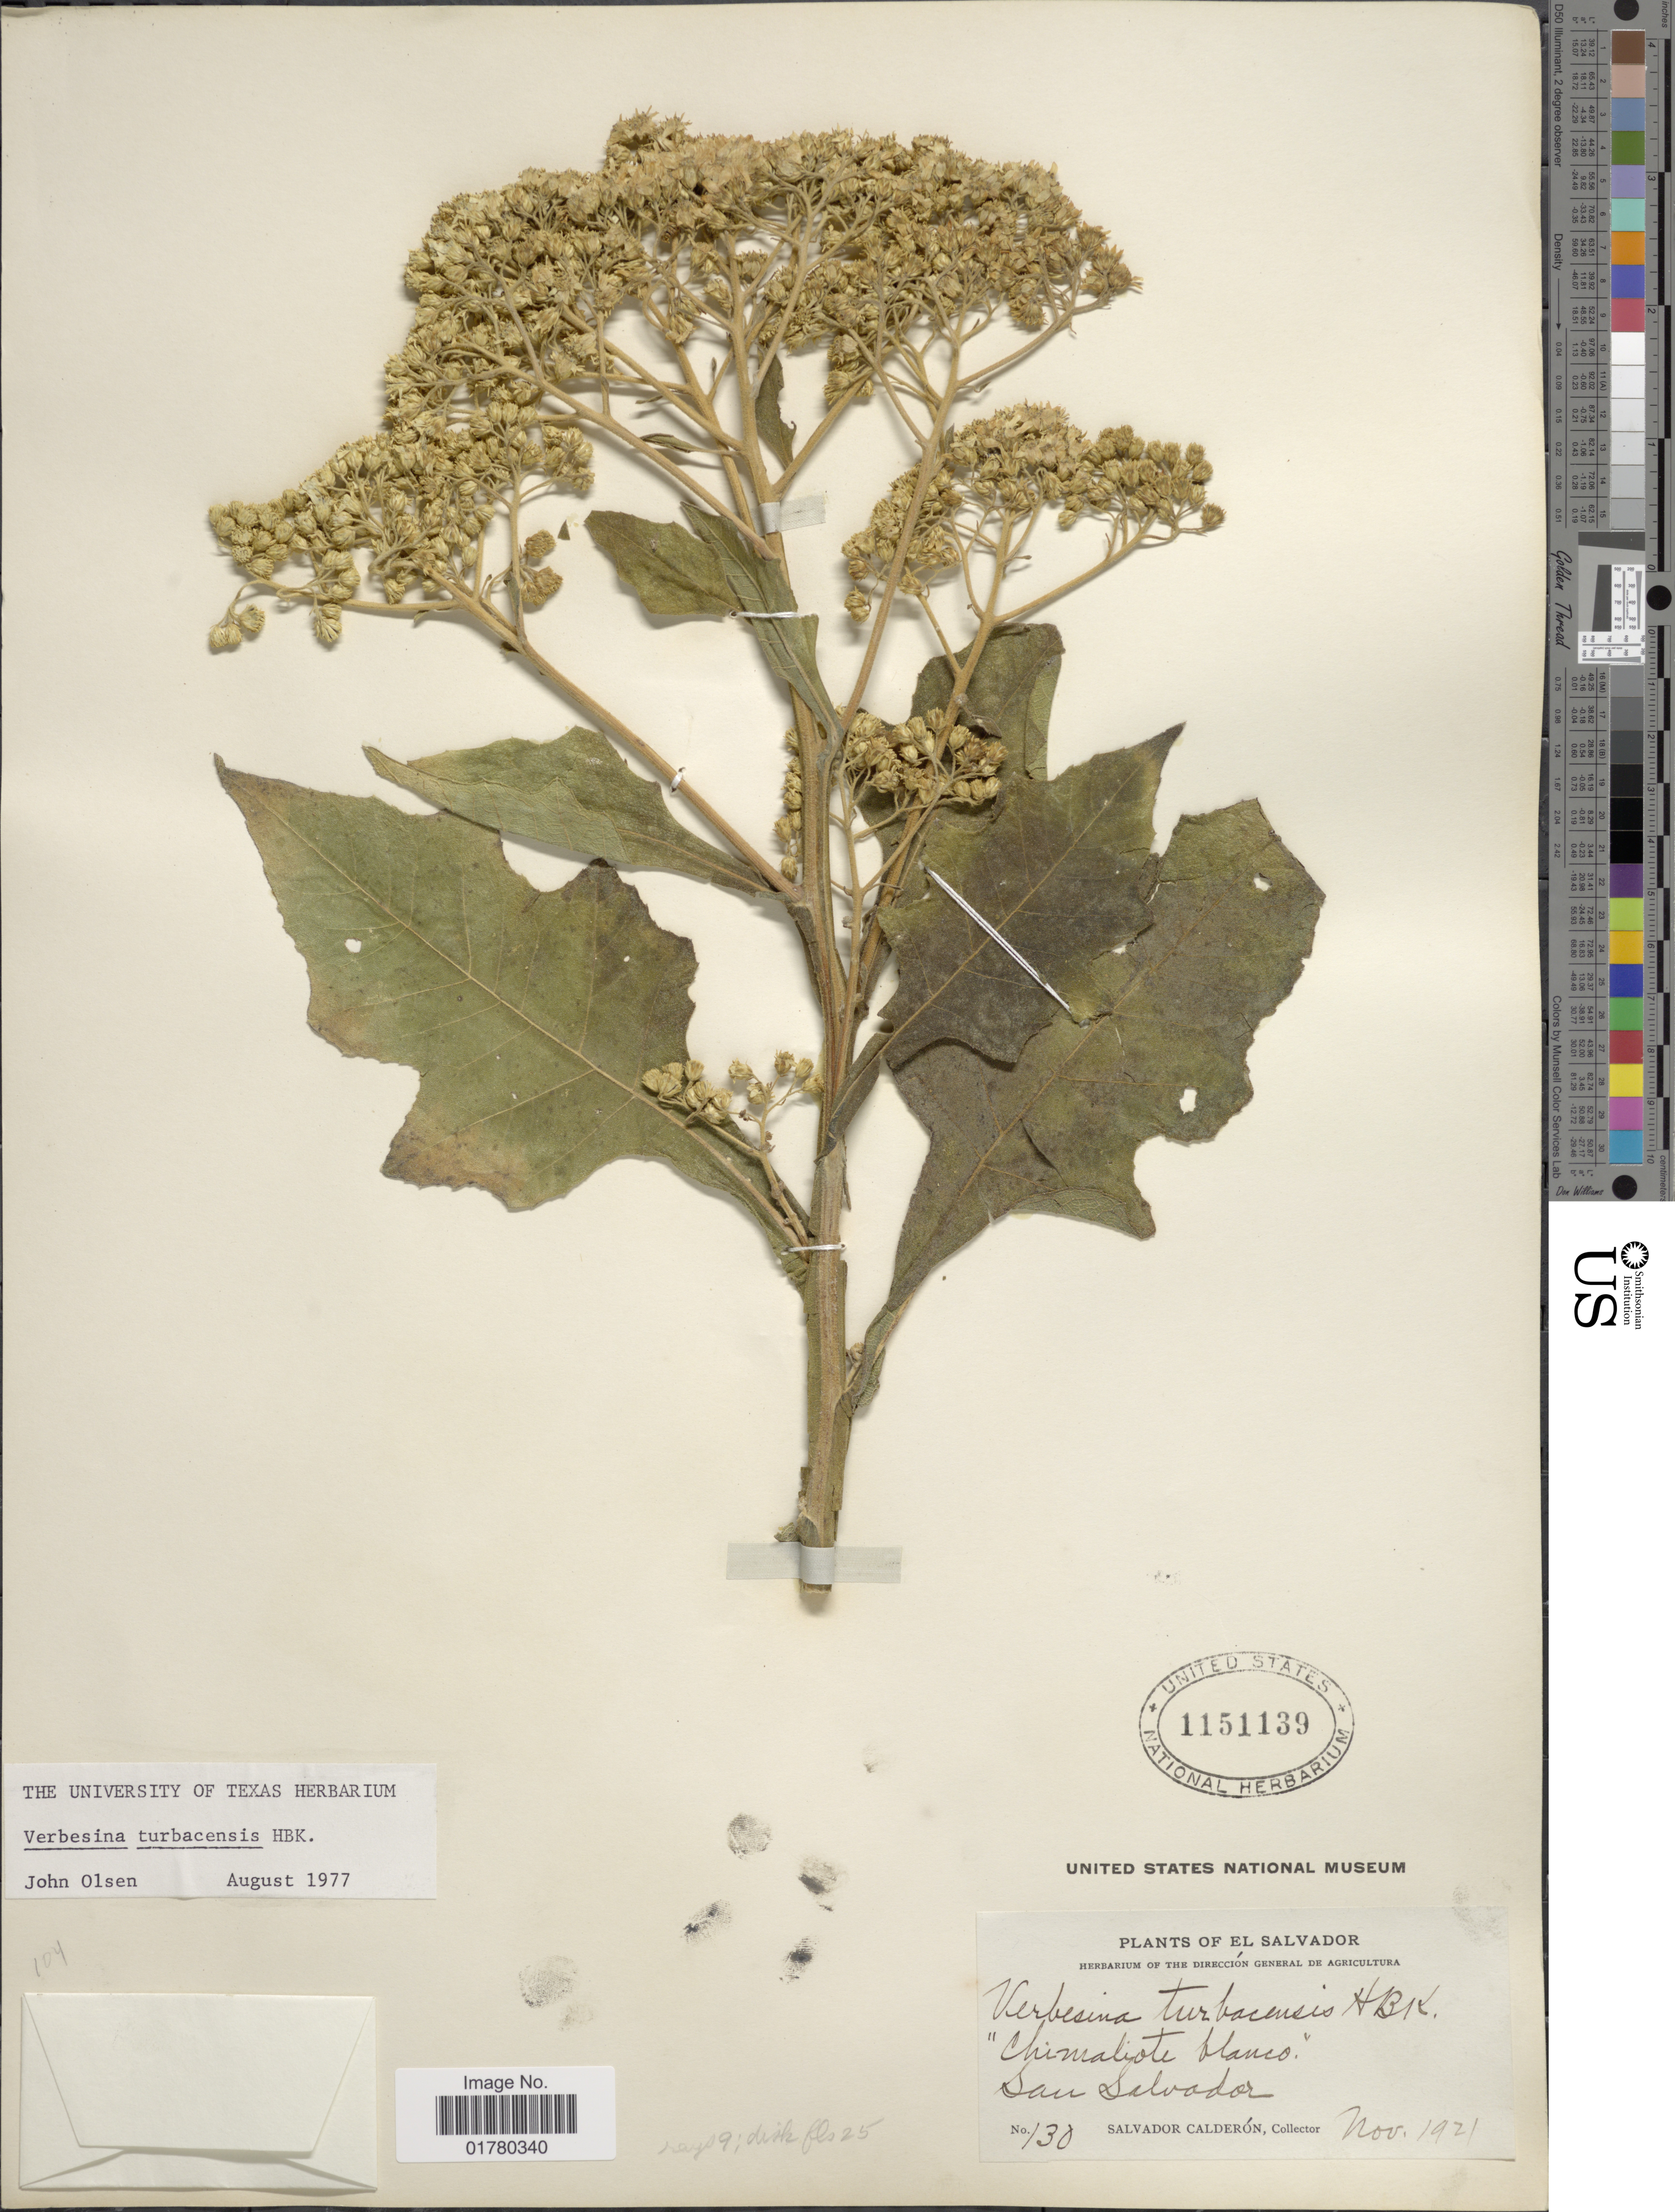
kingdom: Plantae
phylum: Tracheophyta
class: Magnoliopsida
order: Asterales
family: Asteraceae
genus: Verbesina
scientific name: Verbesina turbacensis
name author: Kunth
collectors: S. Calderón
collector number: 130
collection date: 1921-11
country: El Salvador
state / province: San Salvador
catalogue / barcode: US 1151139